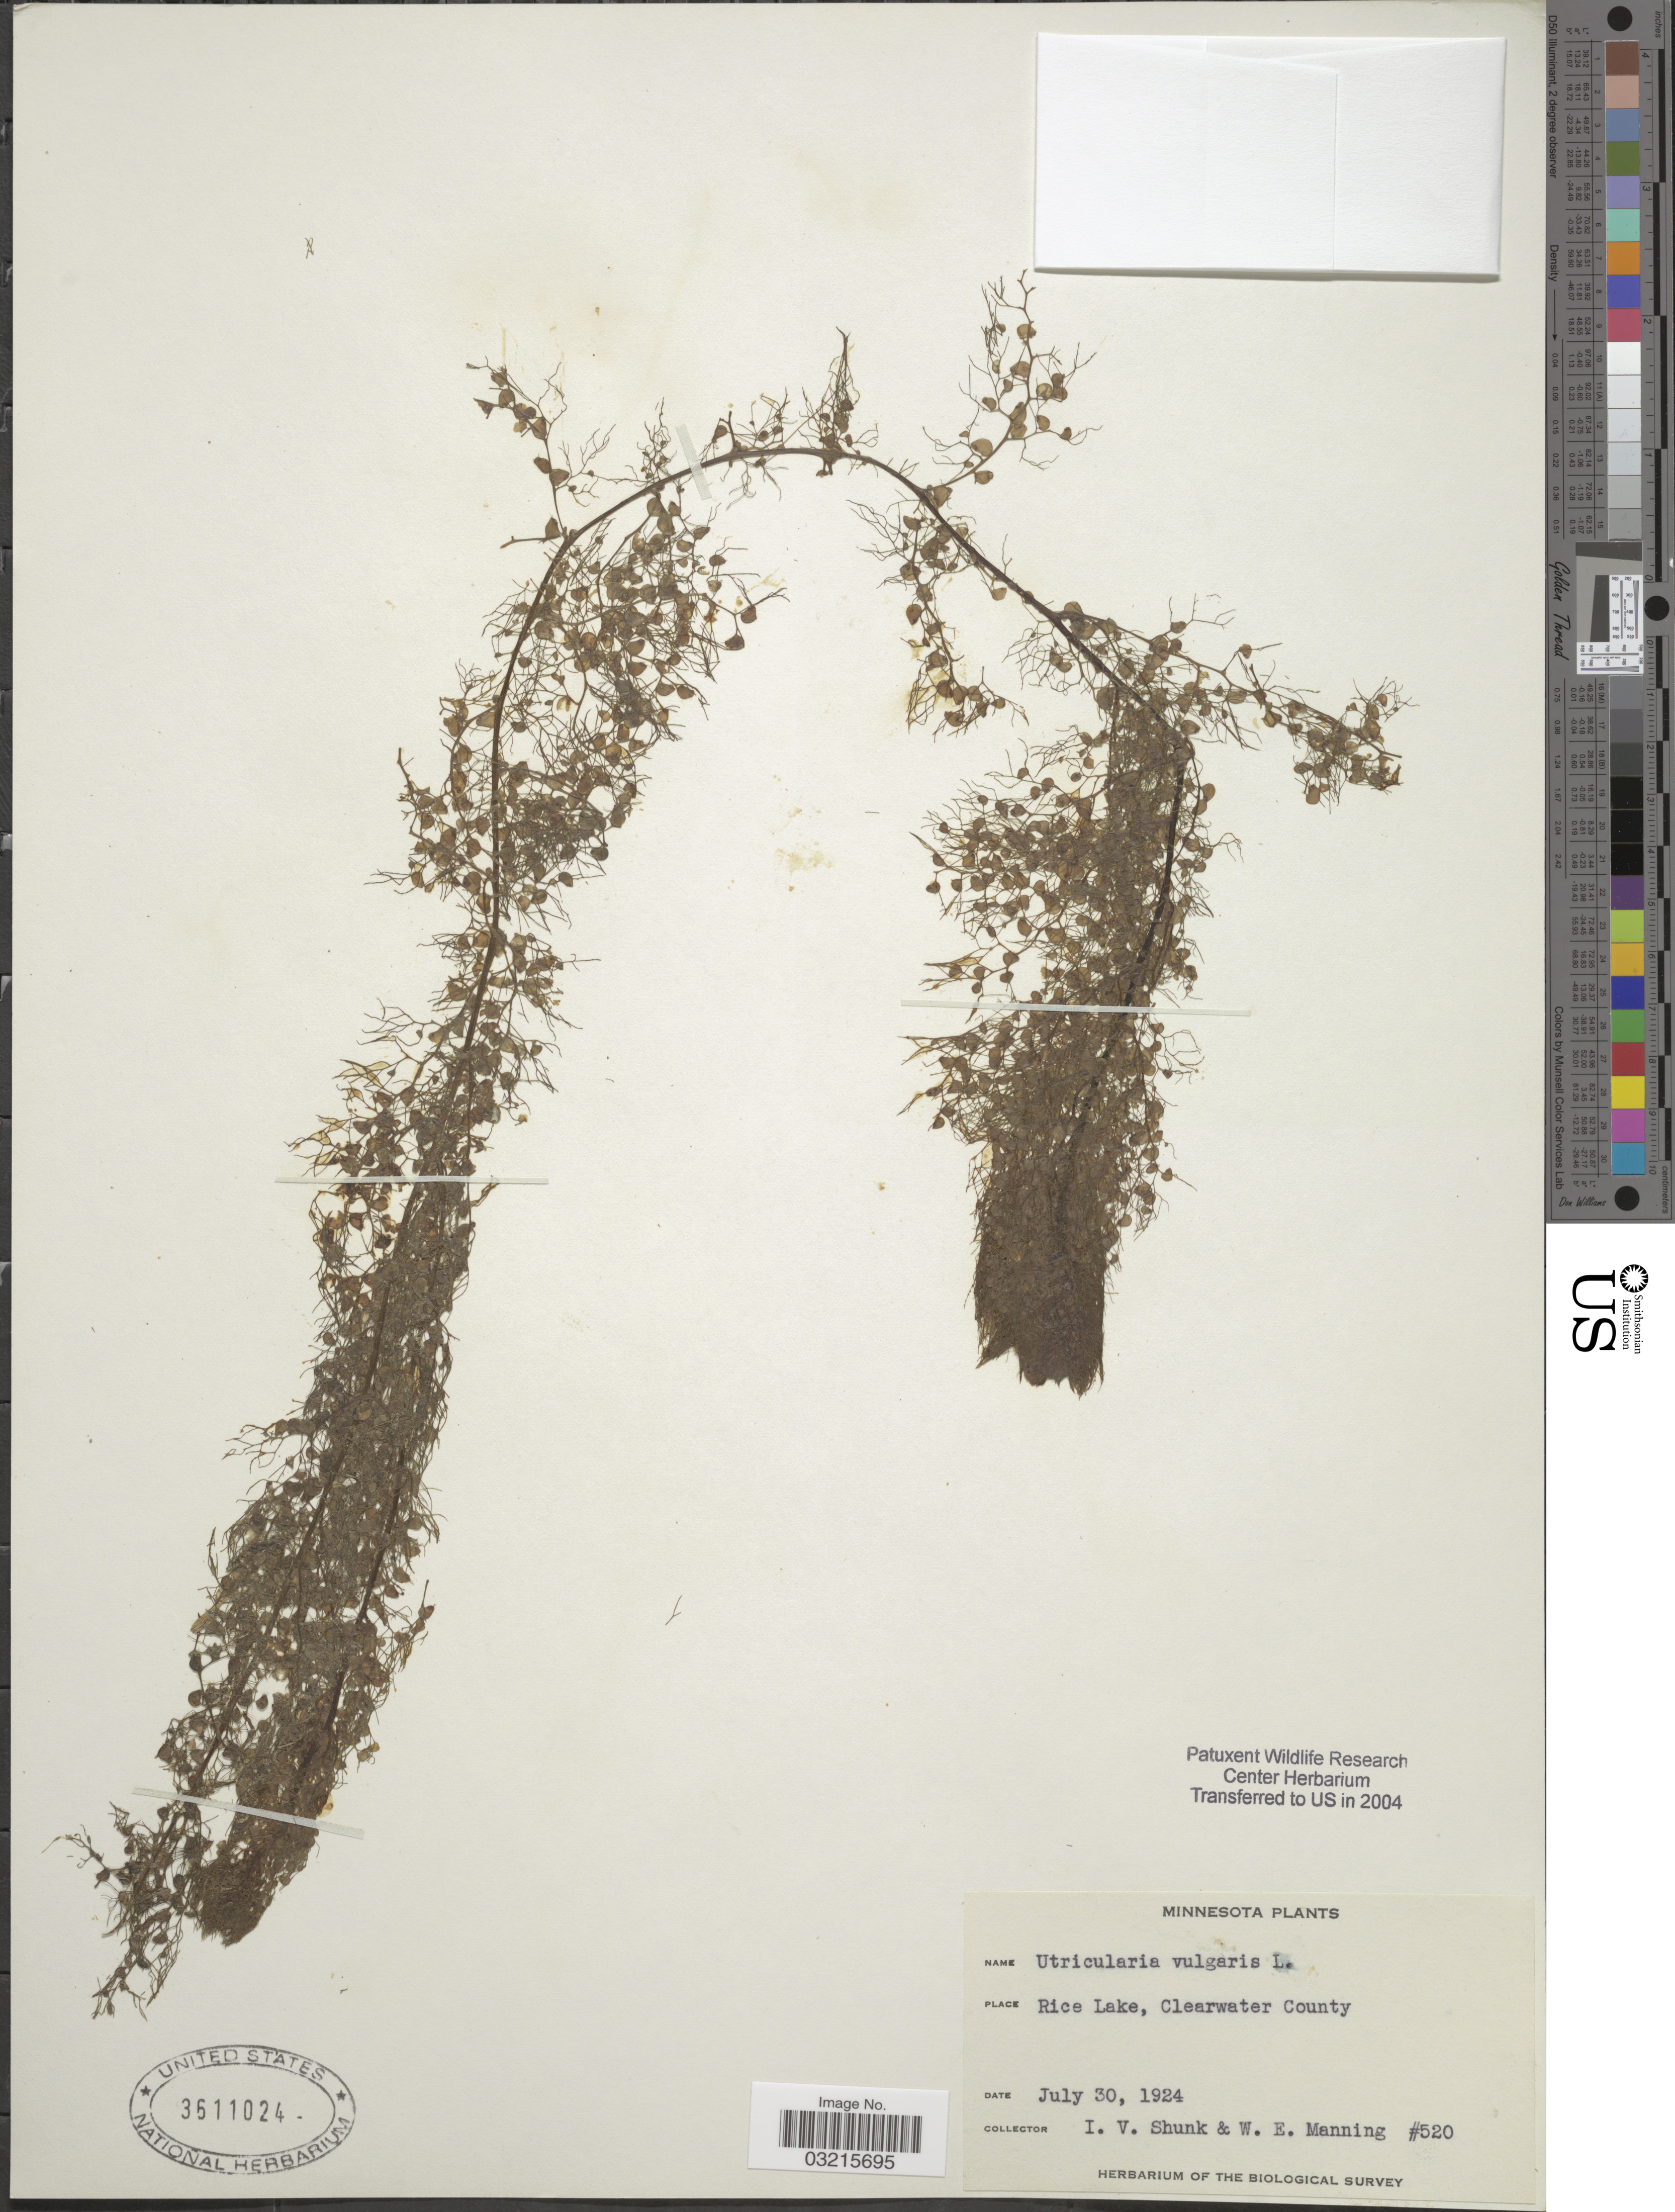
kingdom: Plantae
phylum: Tracheophyta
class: Magnoliopsida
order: Lamiales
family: Lentibulariaceae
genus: Utricularia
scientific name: Utricularia vulgaris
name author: L.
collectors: I. Shunk & W. Manning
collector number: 520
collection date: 1924-07-30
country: United States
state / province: Minnesota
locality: Rice Lake, Clearwater County.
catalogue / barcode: US 3611024